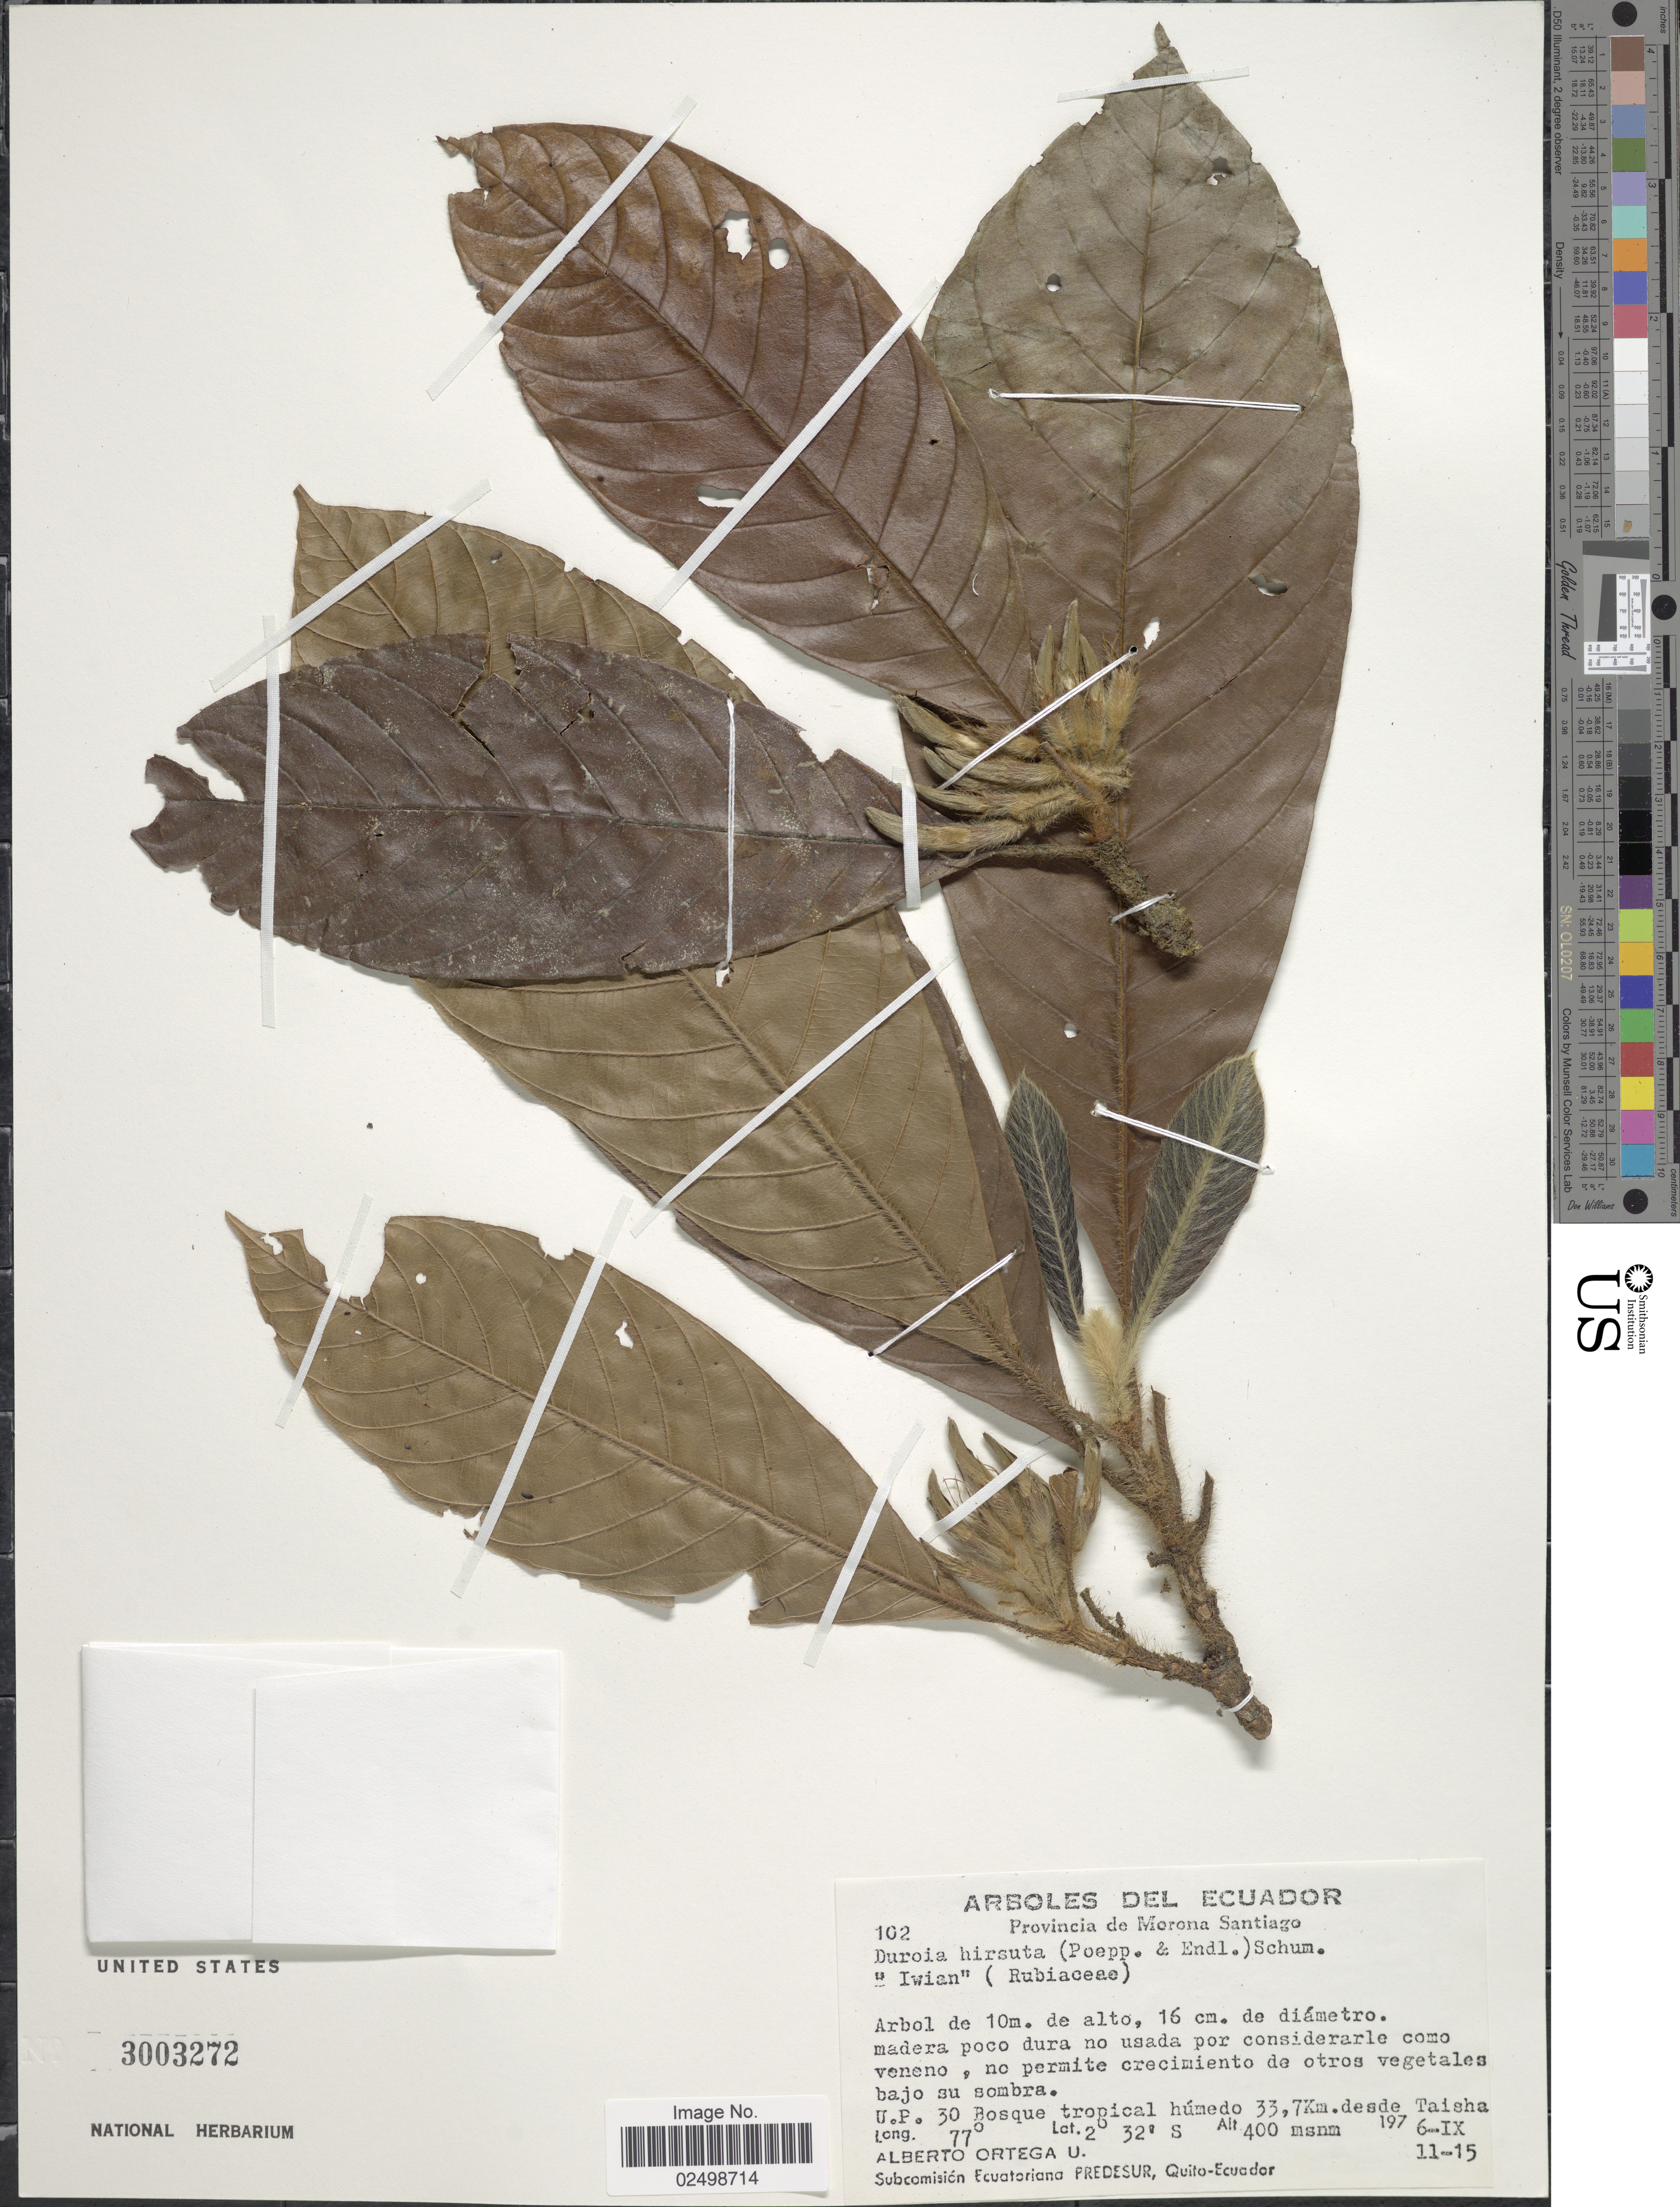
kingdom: Plantae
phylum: Tracheophyta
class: Magnoliopsida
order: Gentianales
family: Rubiaceae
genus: Duroia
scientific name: Duroia hirsuta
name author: (Poepp.) K. Schum.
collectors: A. T. Ortega U.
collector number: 102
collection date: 1976-09-11/1976-09-15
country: Ecuador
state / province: Morona-Santiago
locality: U.P. 30 Bosque tropical humedo 33, 7Km. desde Taisha.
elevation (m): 400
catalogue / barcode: US 3003272